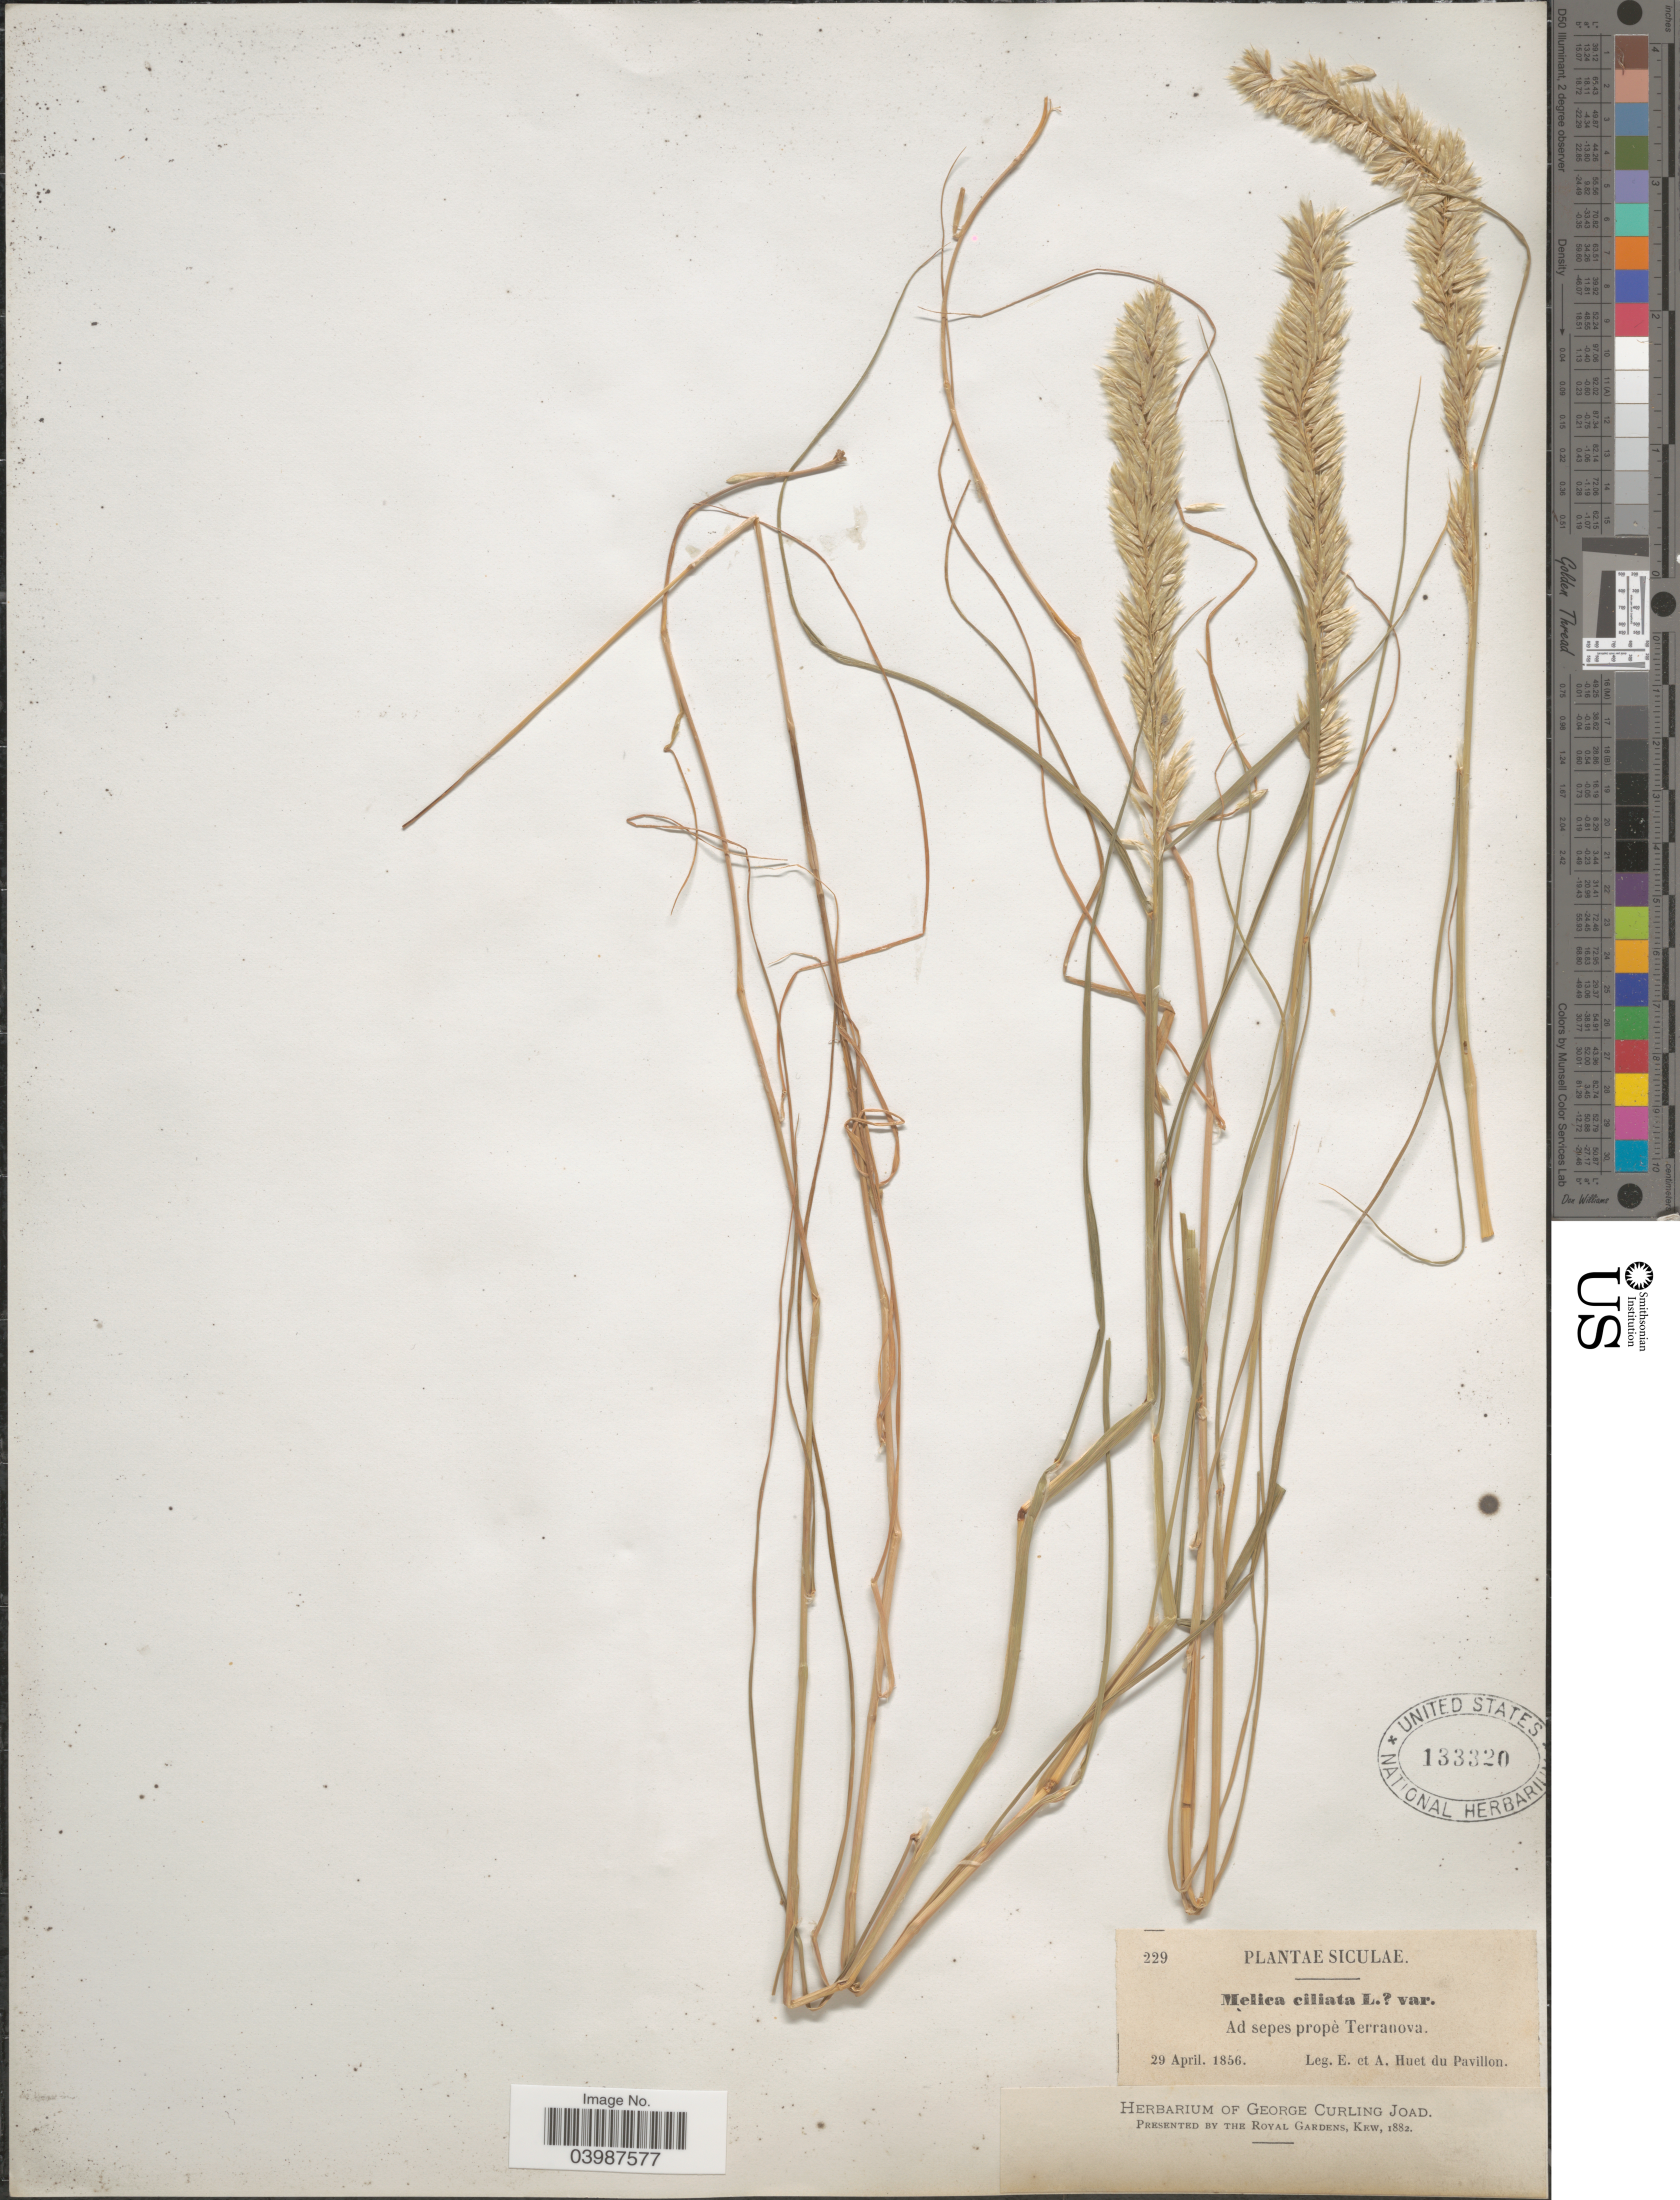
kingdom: Plantae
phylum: Tracheophyta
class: Liliopsida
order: Poales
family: Poaceae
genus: Melica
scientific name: Melica ciliata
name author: L.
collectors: E. Huet du Pavillon & A. Huet du Pavillon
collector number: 229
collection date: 1856-04-29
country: Italy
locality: Siculae. Ad sepes propè Terranova.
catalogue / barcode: US 133320